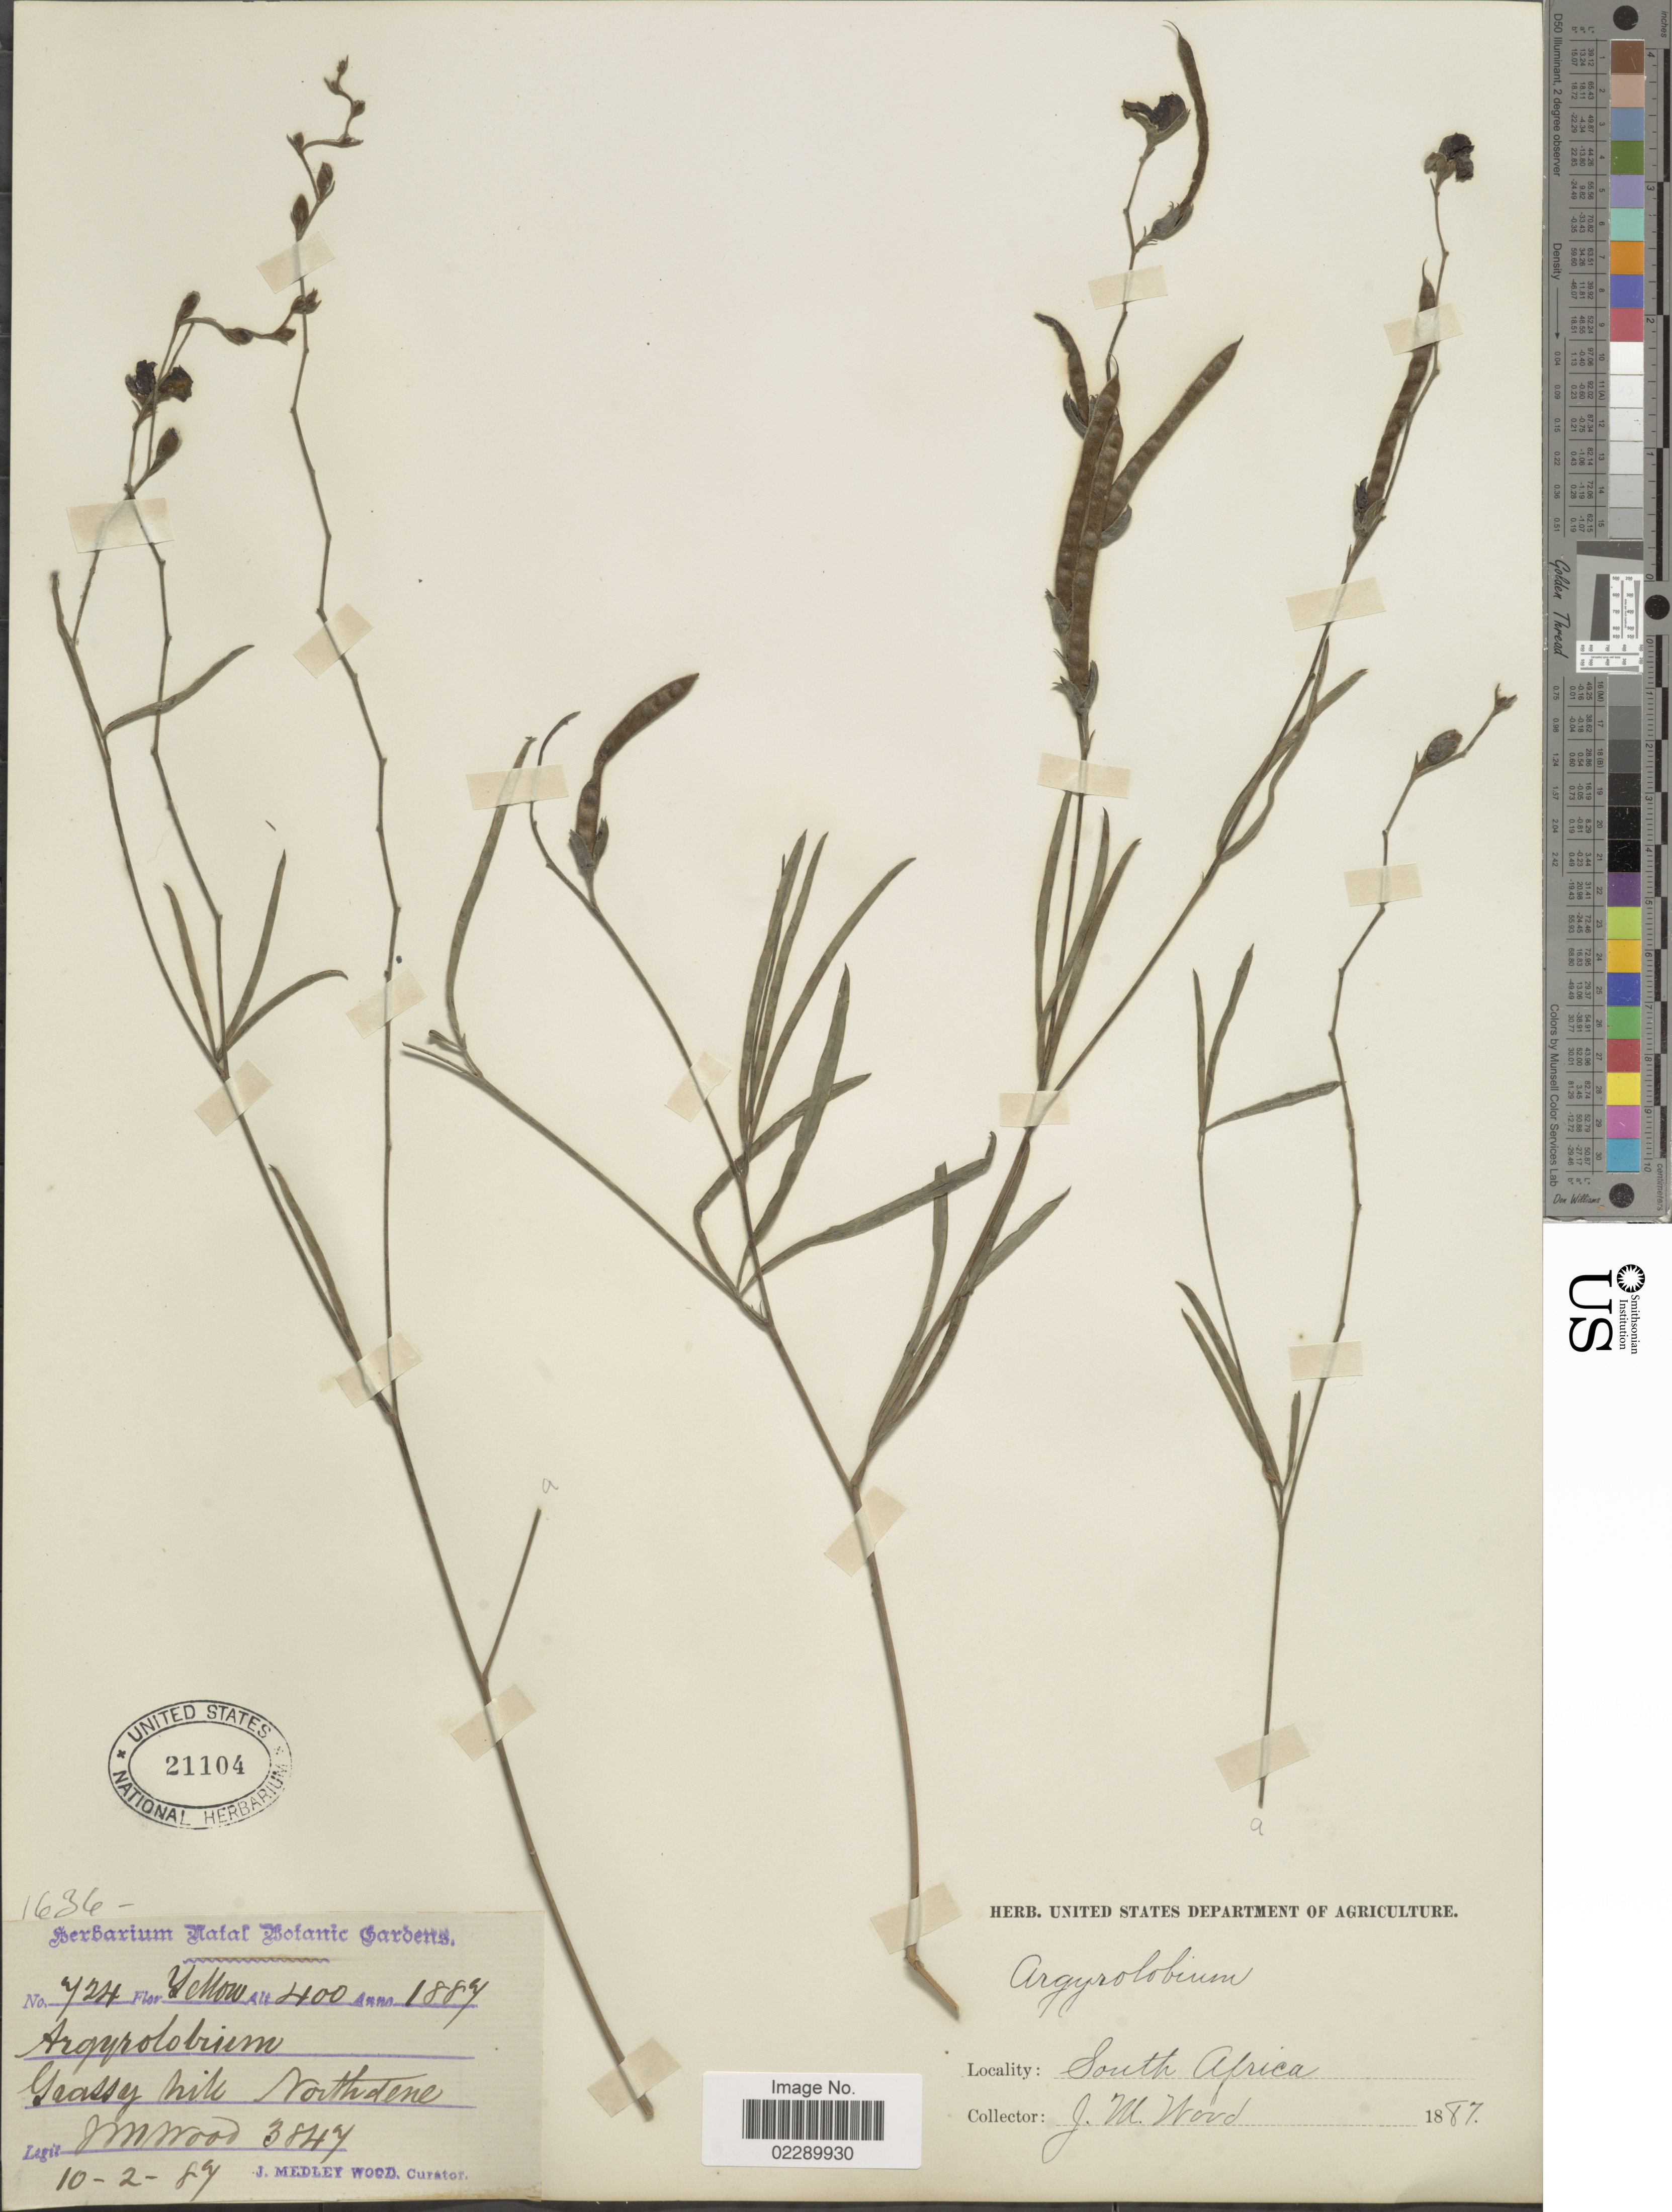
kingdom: Plantae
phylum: Tracheophyta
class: Magnoliopsida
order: Fabales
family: Fabaceae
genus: Argyrolobium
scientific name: Argyrolobium sp.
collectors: J. M. Wood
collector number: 724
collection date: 1887-02-10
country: South Africa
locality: Grassy hill Northdene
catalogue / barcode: US 21104